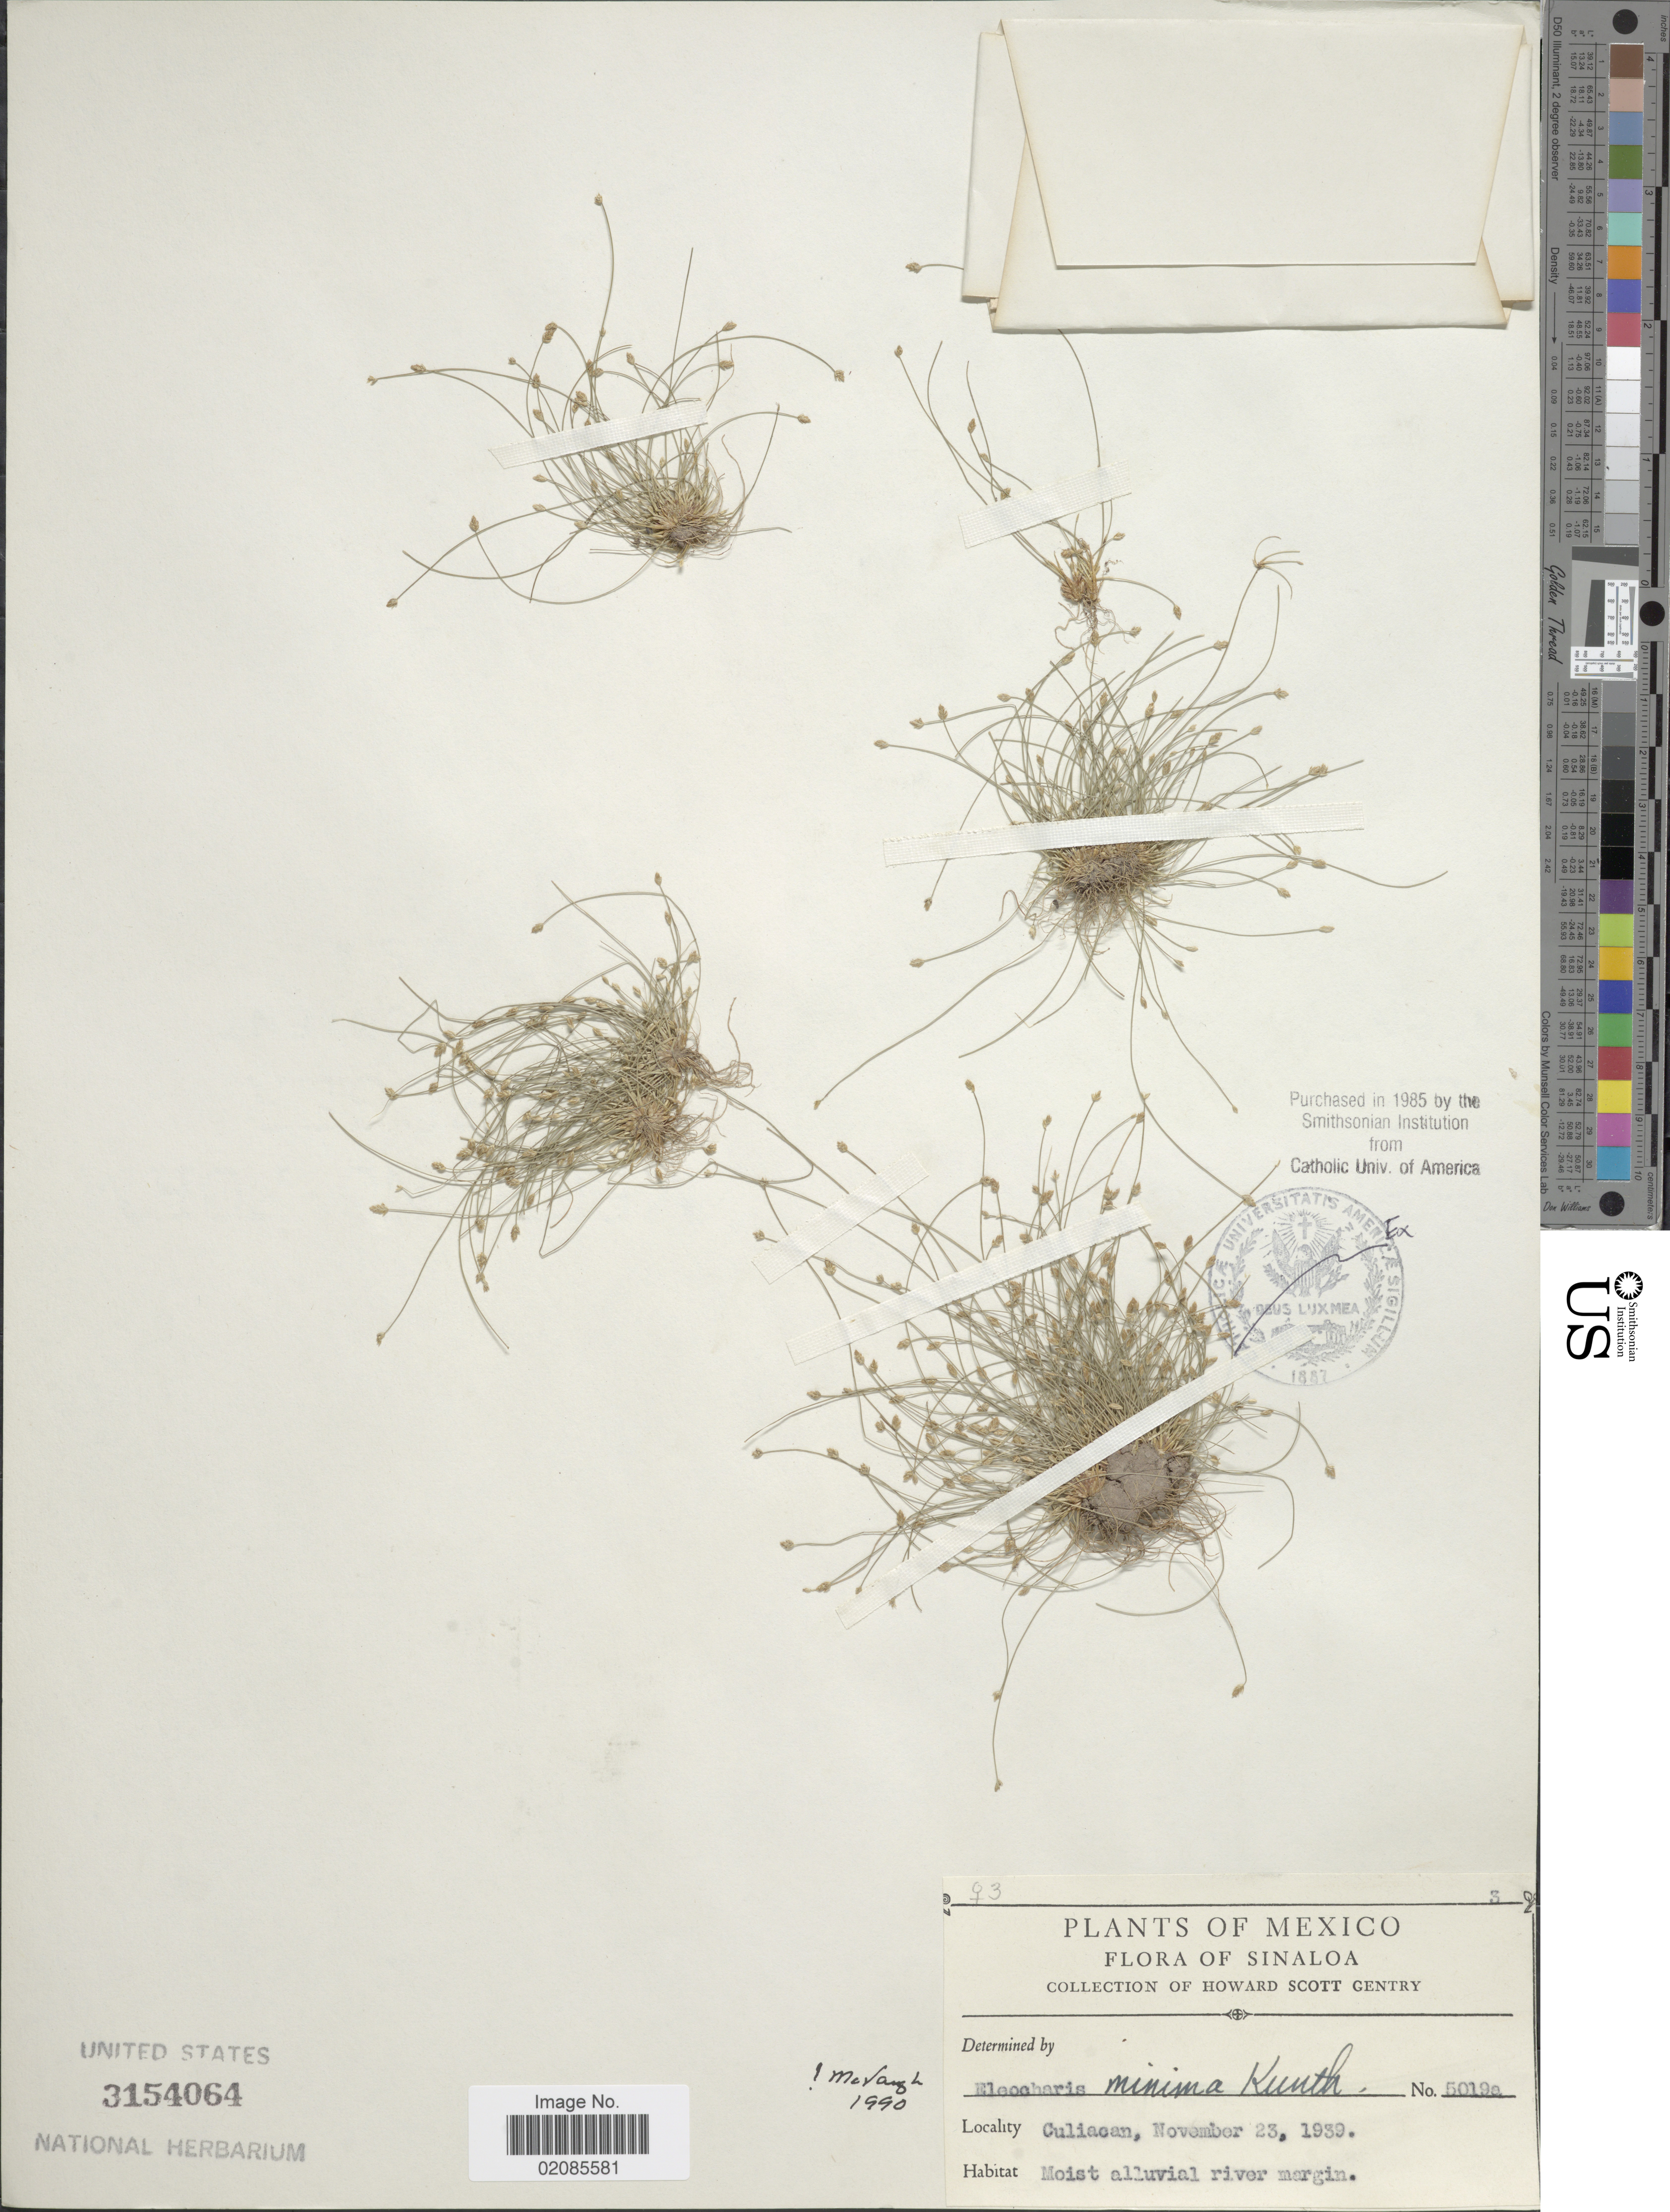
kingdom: Plantae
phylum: Tracheophyta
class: Liliopsida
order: Poales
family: Cyperaceae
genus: Eleocharis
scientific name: Eleocharis minima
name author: Kunth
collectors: H. S. Gentry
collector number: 5019a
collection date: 1939-11-23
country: Mexico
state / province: Sinaloa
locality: Culiacan, moist alluvial river margin.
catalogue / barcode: US 3154064